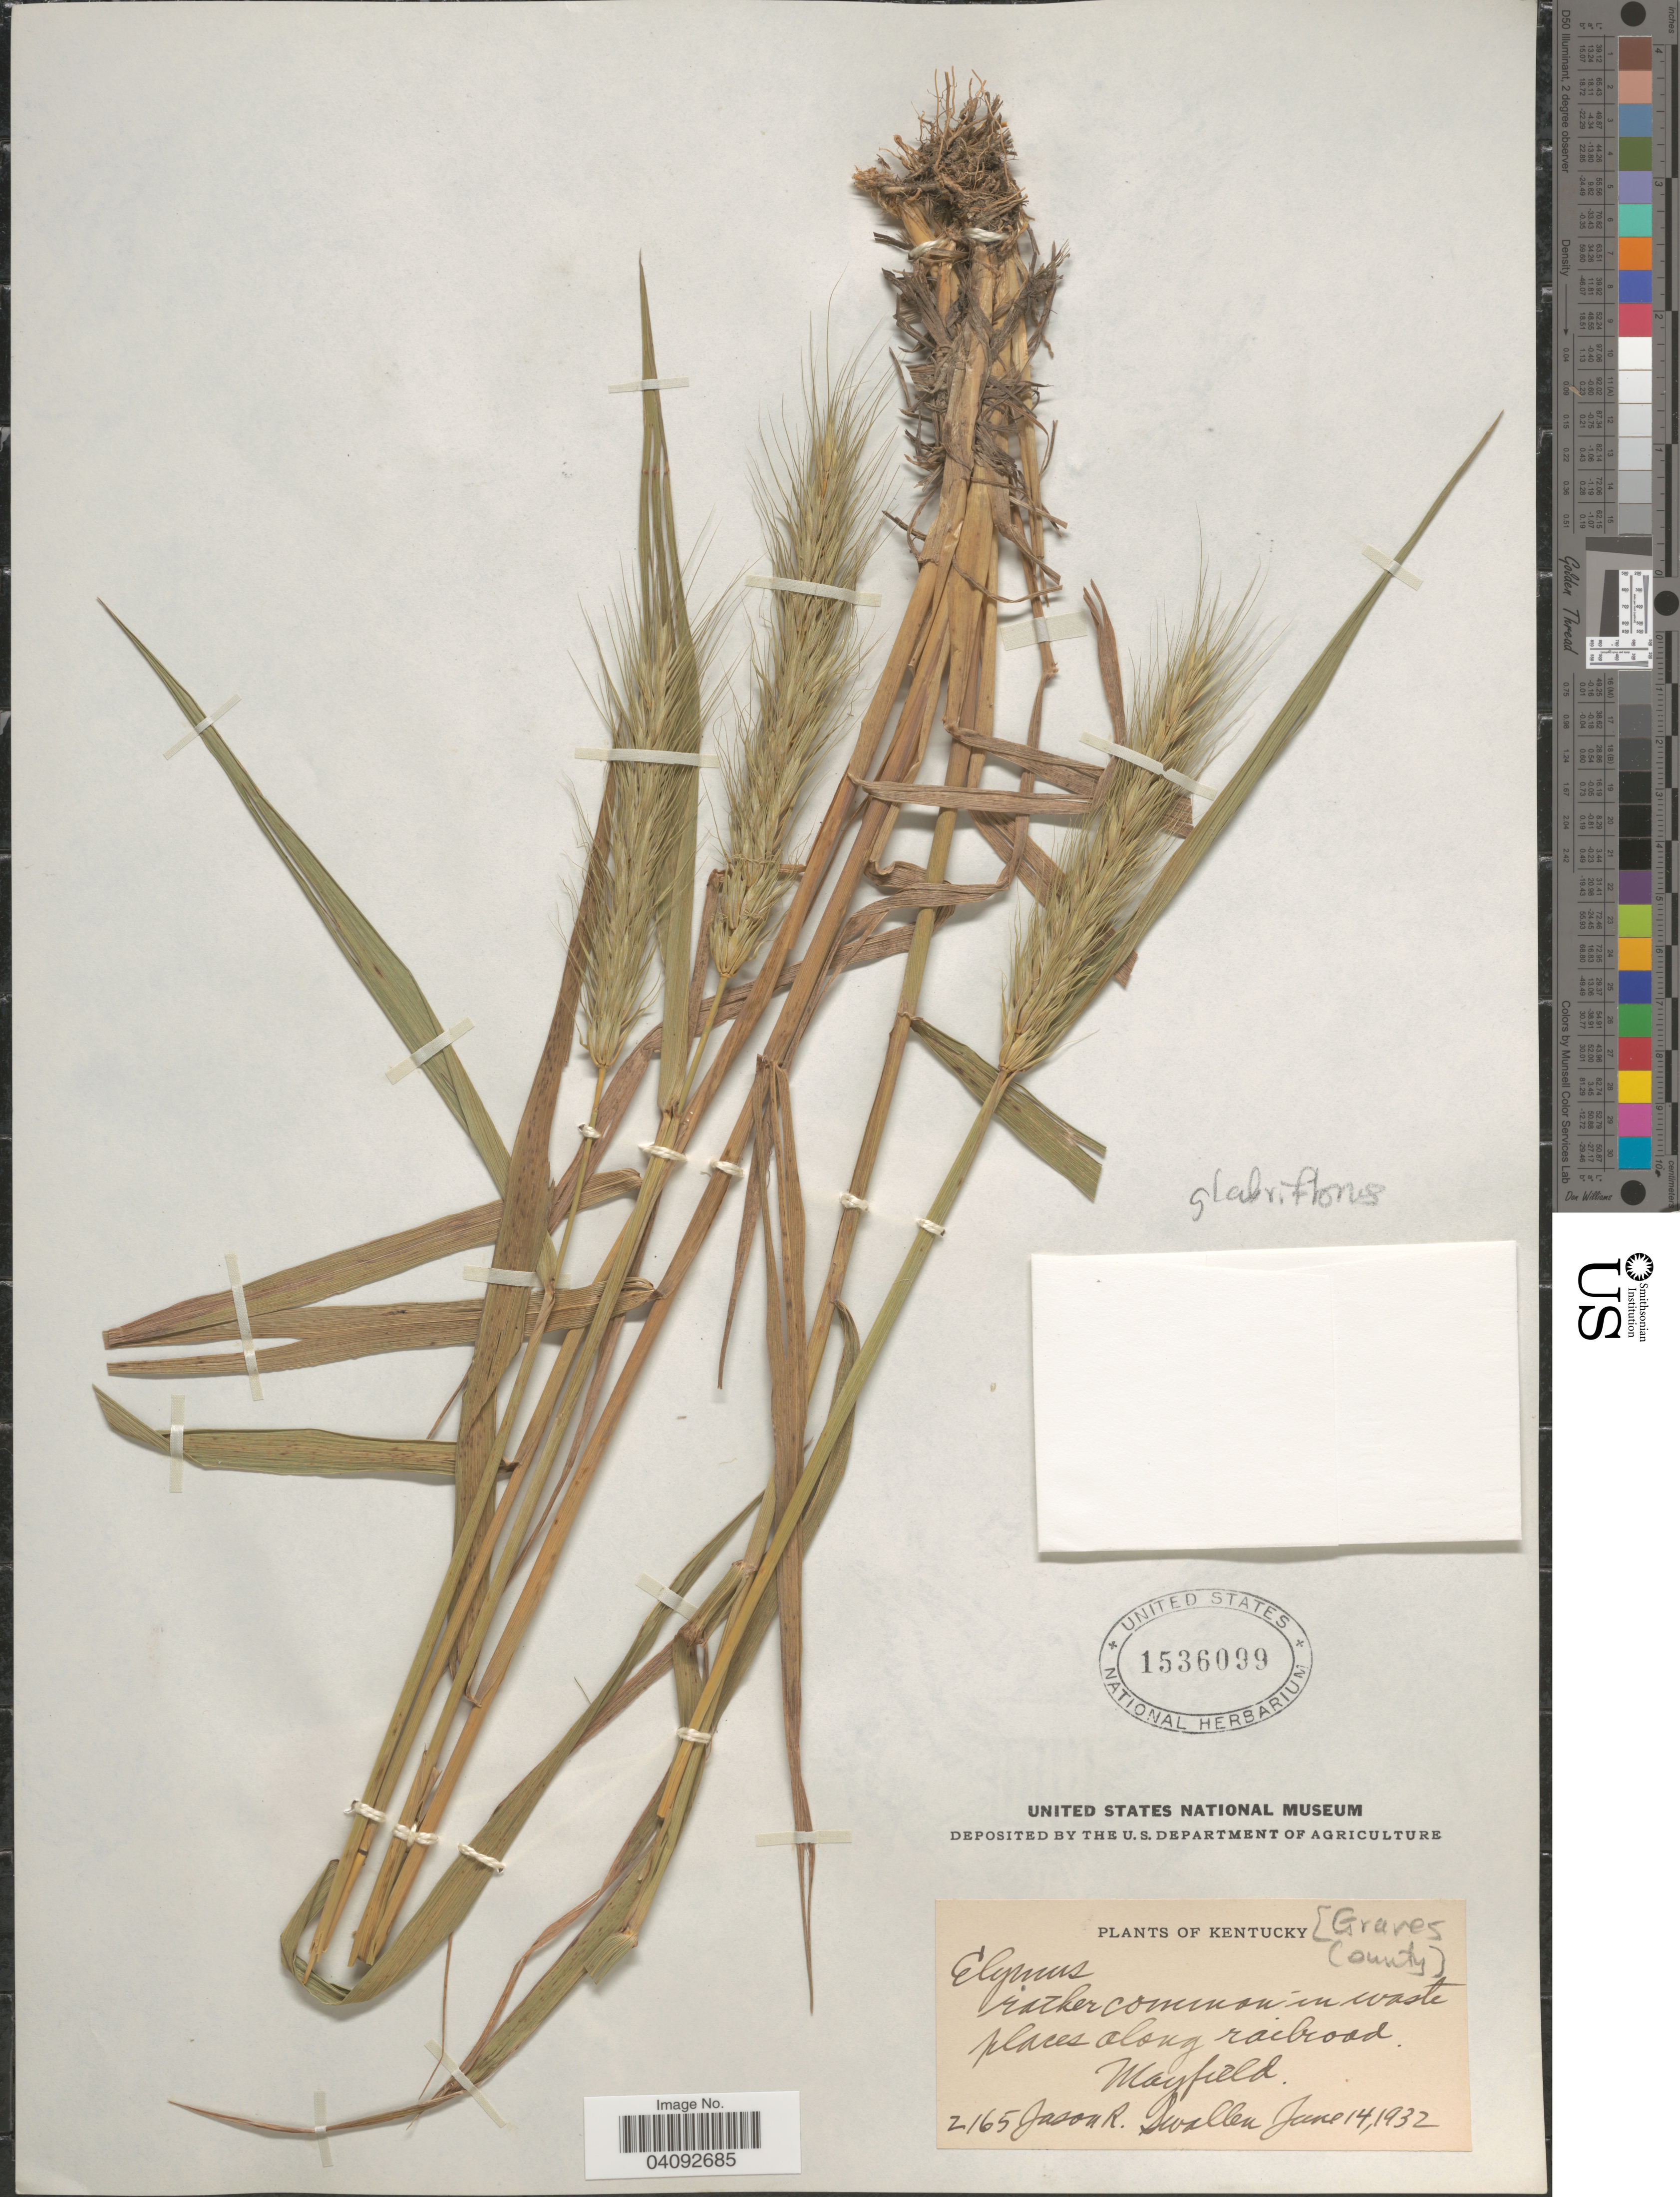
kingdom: Plantae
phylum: Tracheophyta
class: Liliopsida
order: Poales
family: Poaceae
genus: Elymus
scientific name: Elymus glabriflorus var. glabriflorus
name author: (Vasey ex L.H. Dewey) Scribn. & C.R. Ball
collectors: J. R. Swallen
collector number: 2165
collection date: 1932-06-14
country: United States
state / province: Kentucky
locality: Graves County. Rather common in waste places along railroad. Mayfield.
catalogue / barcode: US 1536099